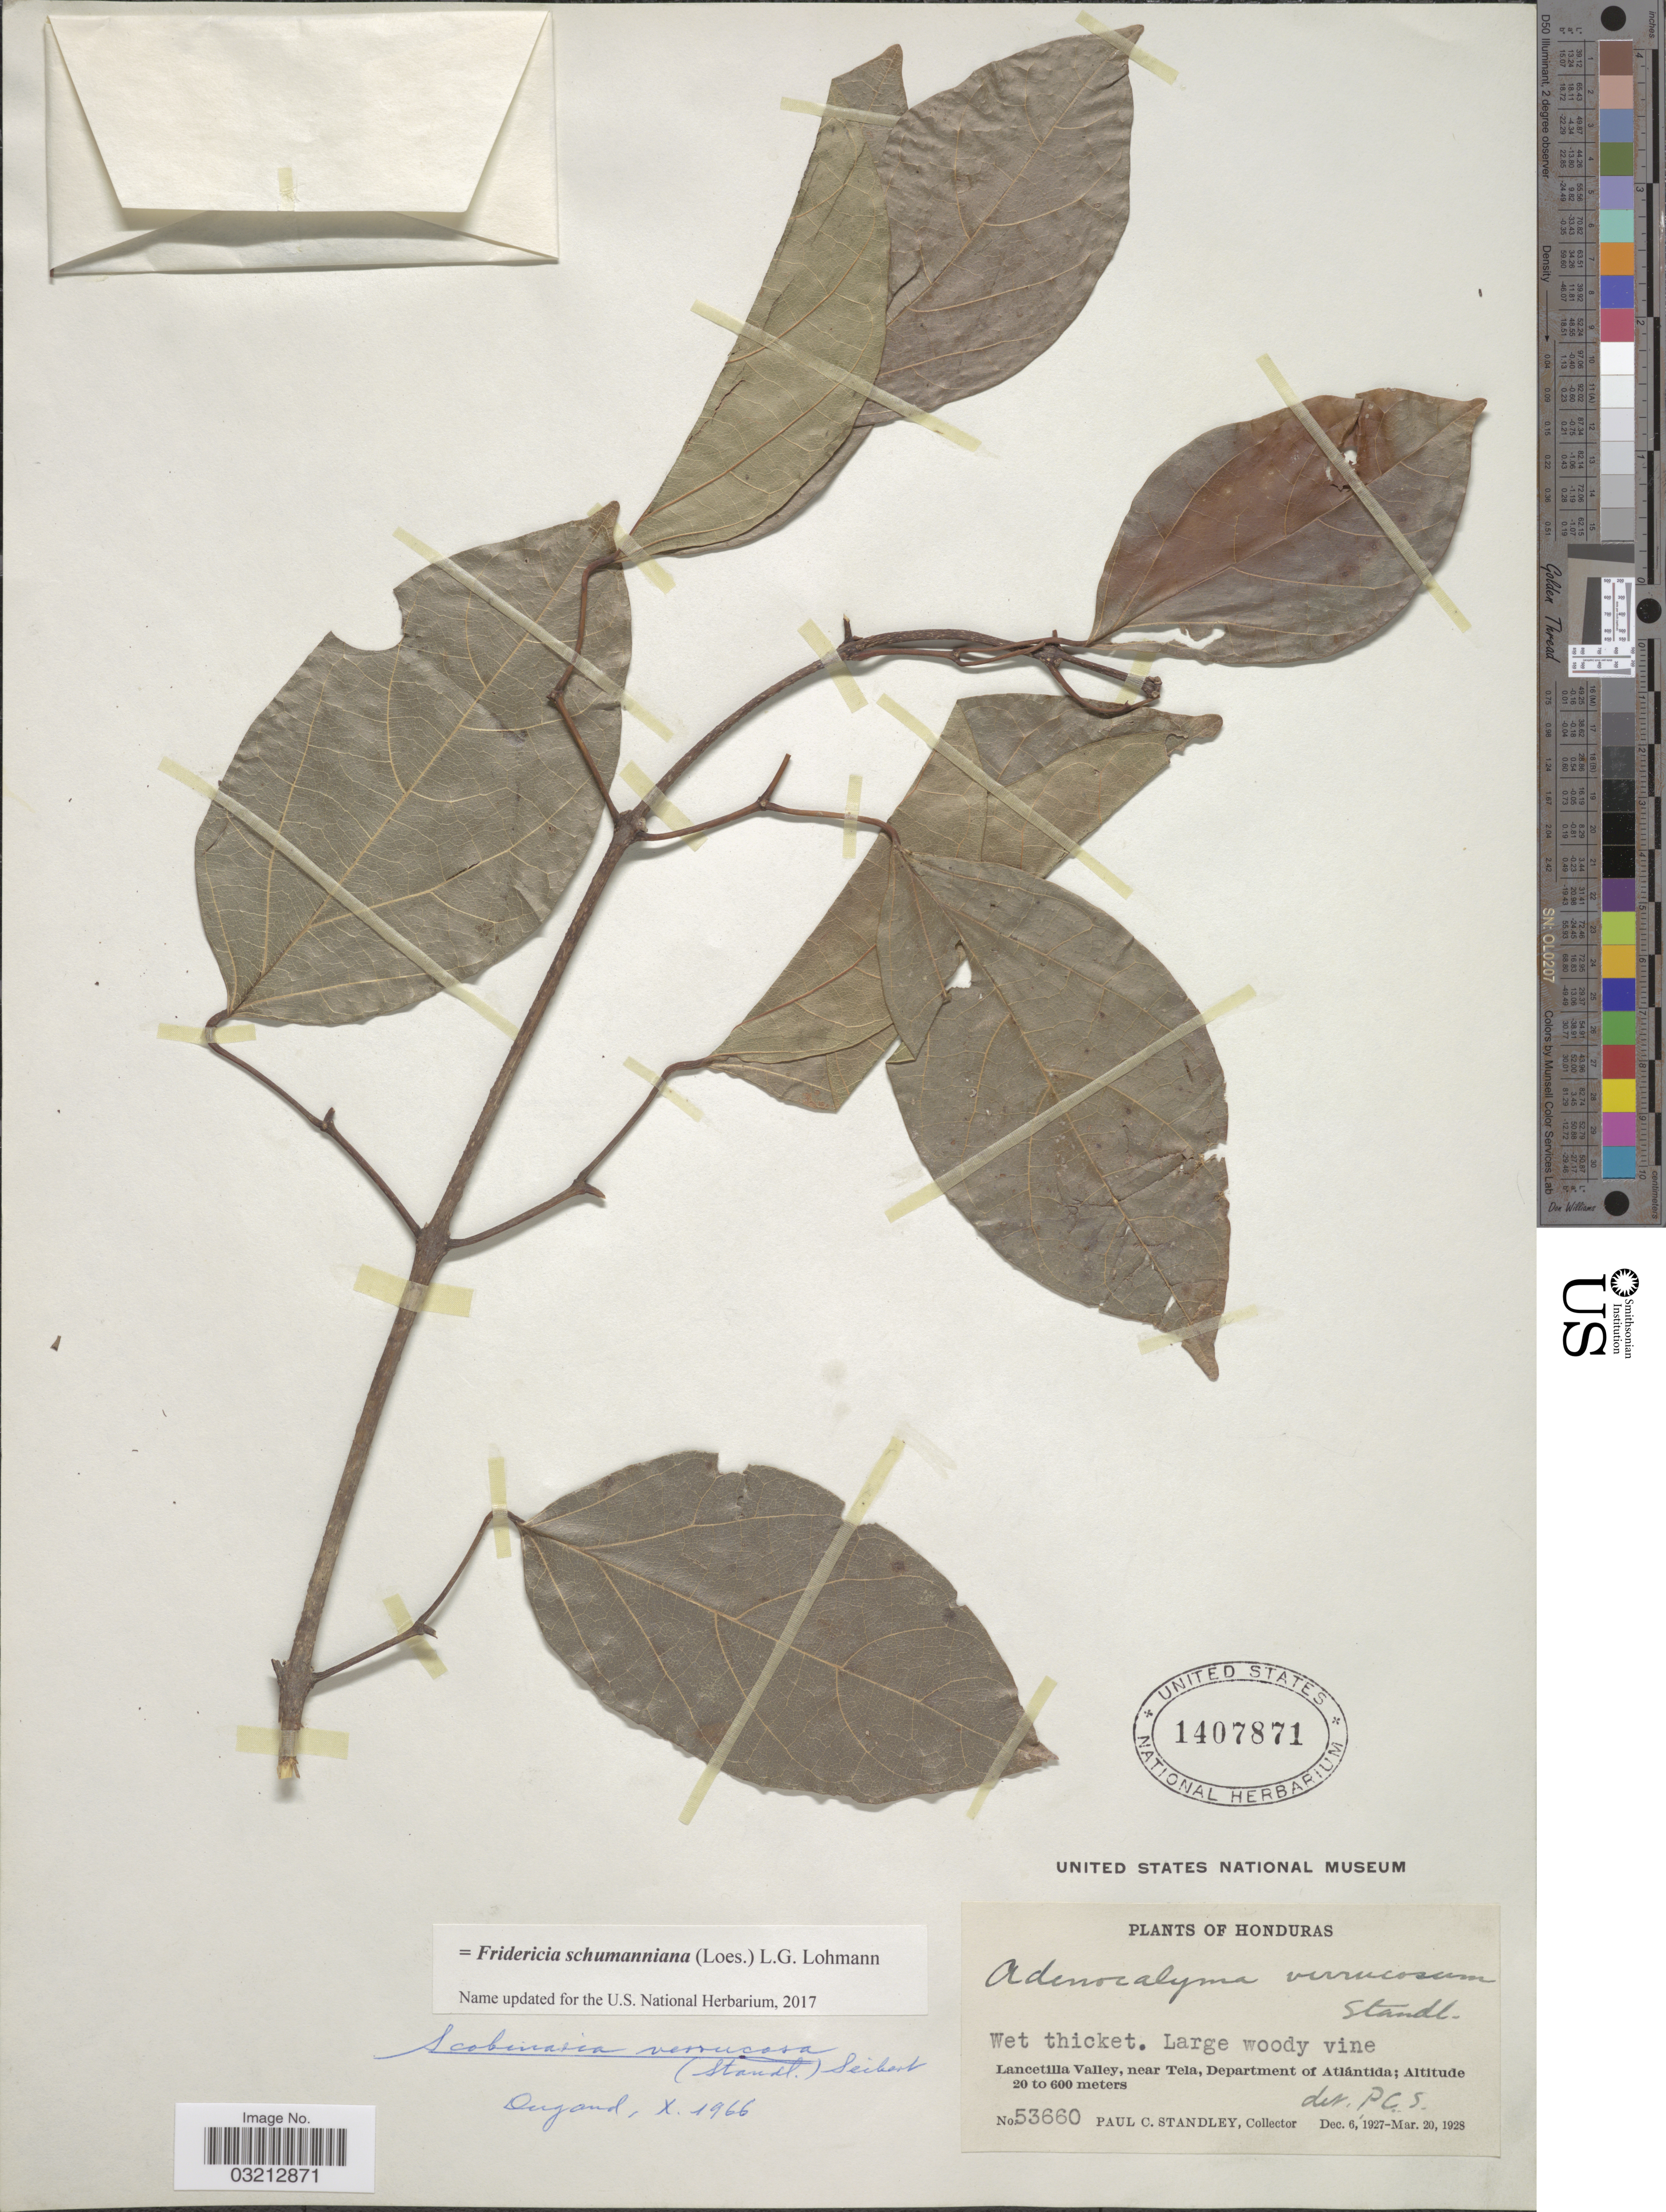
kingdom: Plantae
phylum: Tracheophyta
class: Magnoliopsida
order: Lamiales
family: Bignoniaceae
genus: Fridericia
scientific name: Fridericia schumanniana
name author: (Loes.) L.G. Lohmann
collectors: P. C. Standley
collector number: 53660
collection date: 1927-12-06/1928-03-20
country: Honduras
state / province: Atlántida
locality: Lancetilla Valley, near Tela, Department of Atlántida.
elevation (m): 20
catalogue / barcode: US 1407871